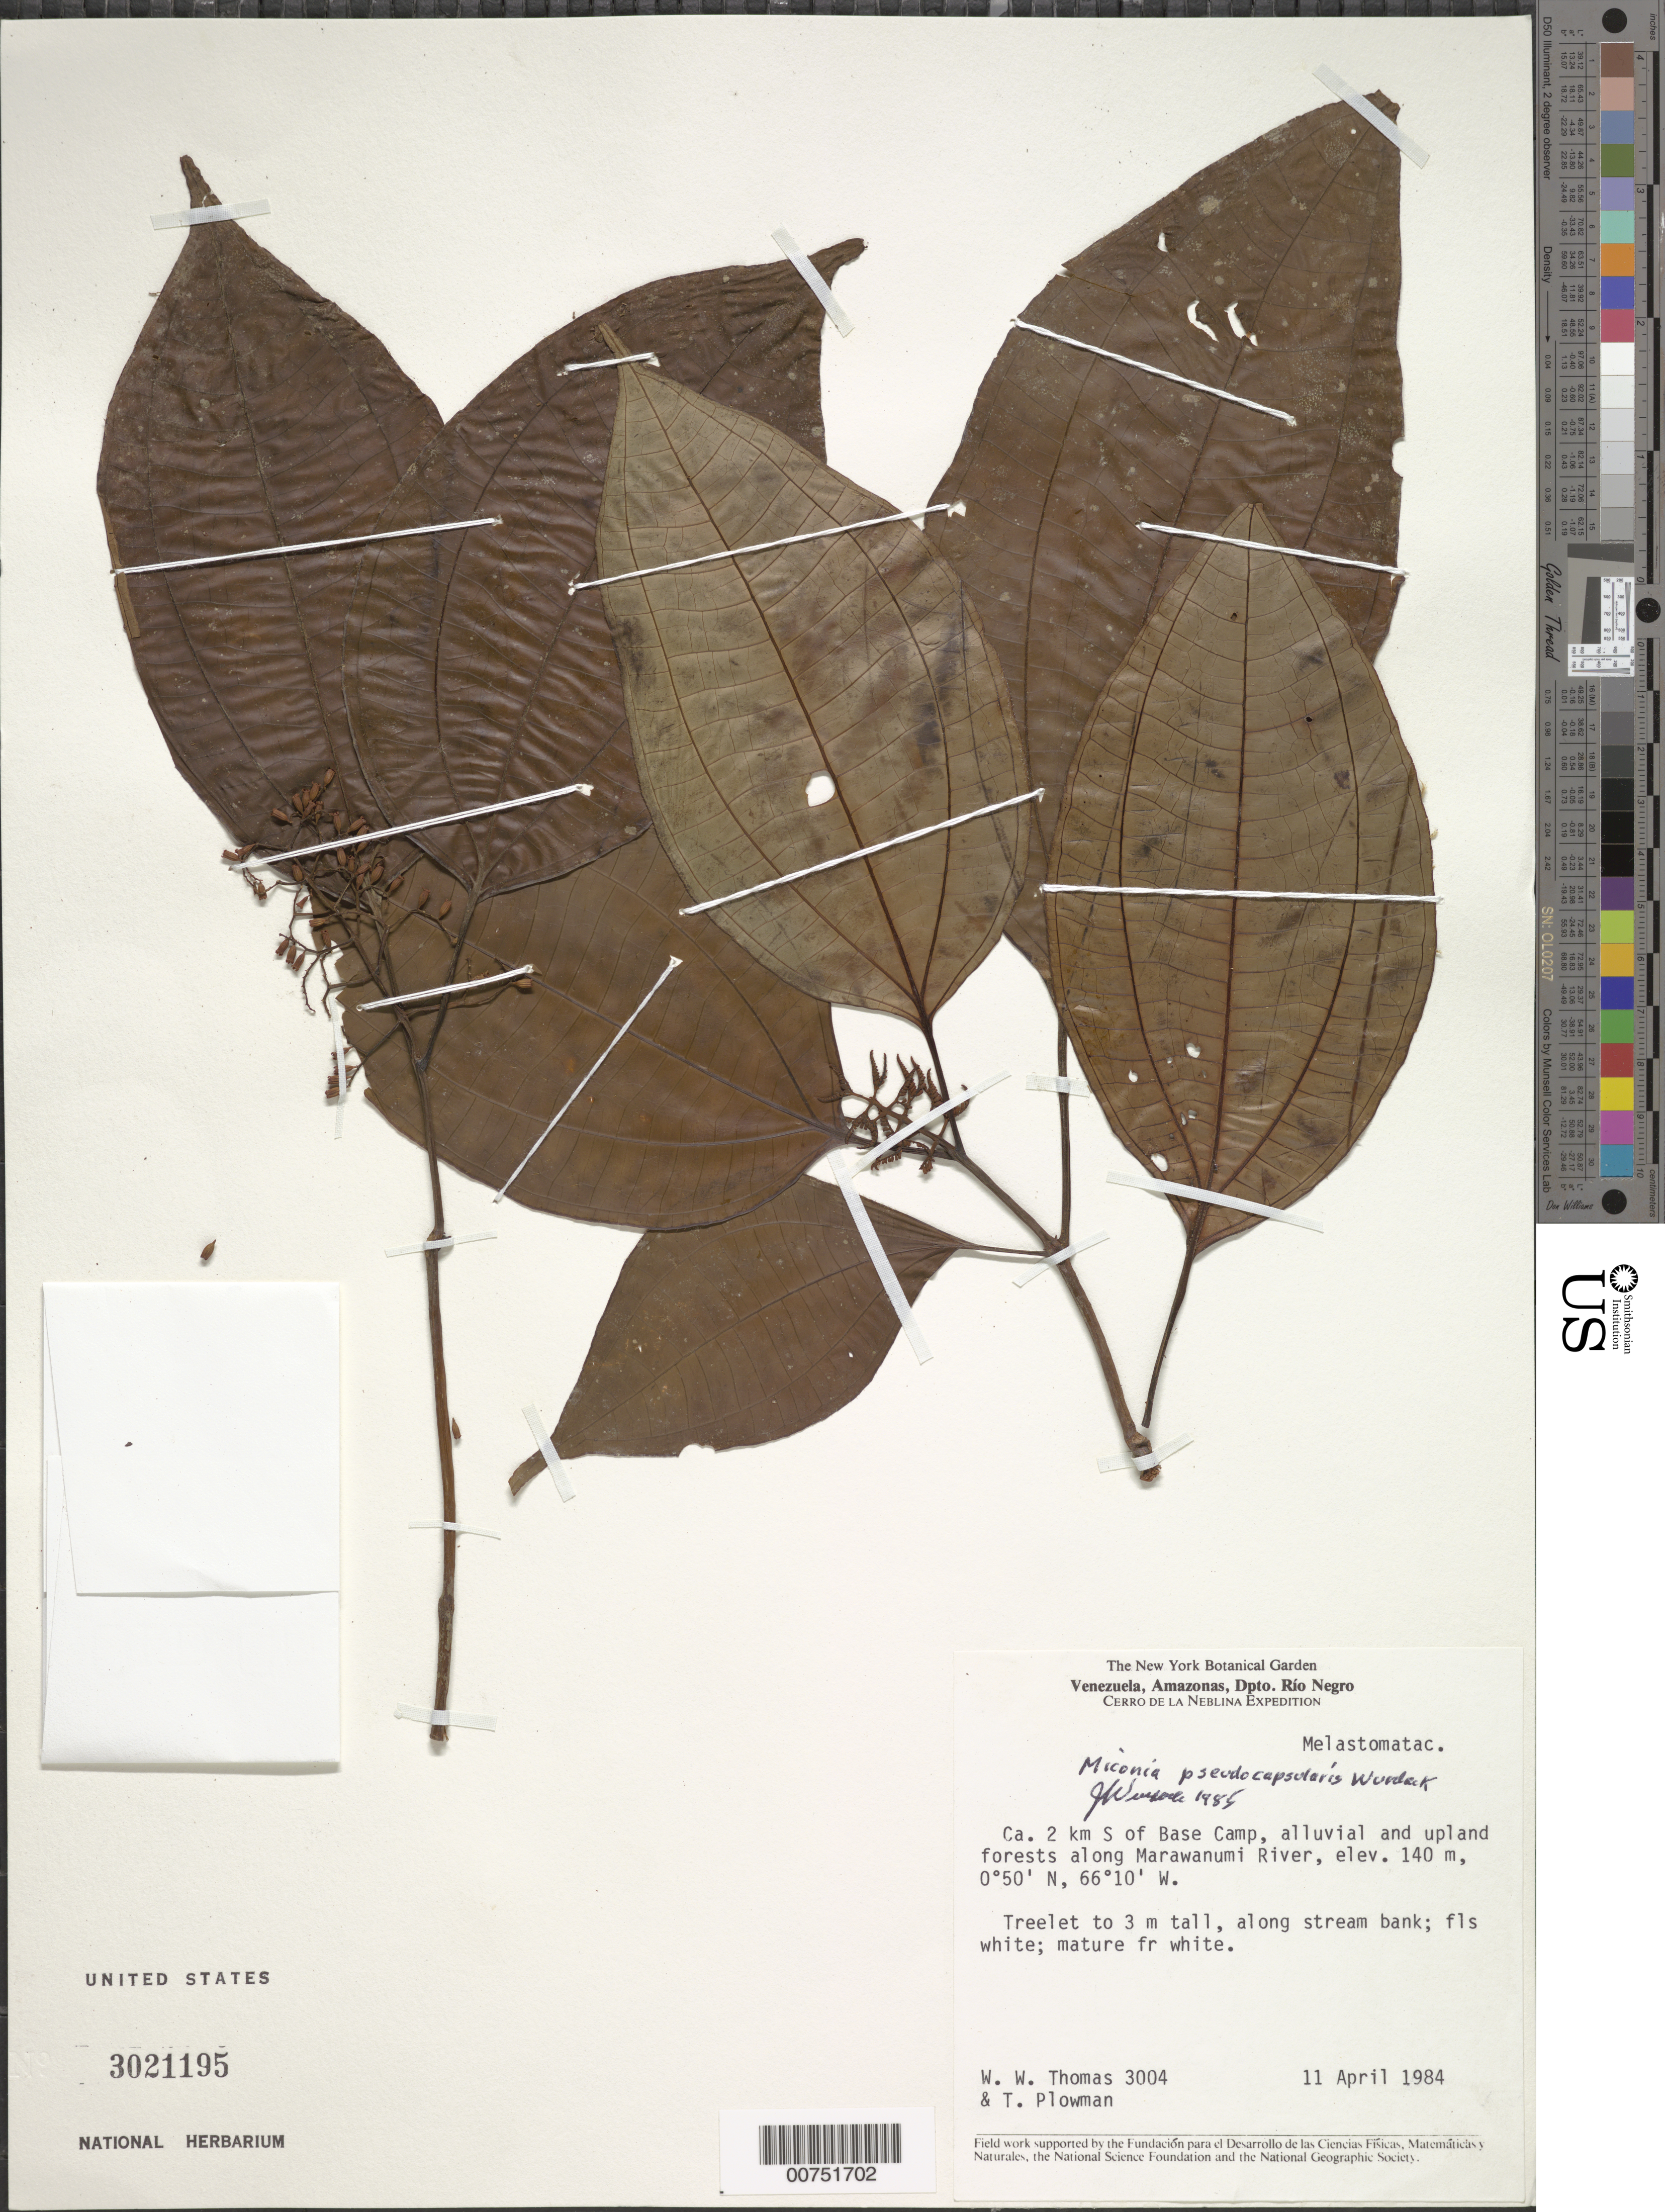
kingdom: Plantae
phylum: Tracheophyta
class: Magnoliopsida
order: Myrtales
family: Melastomataceae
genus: Miconia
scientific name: Miconia pseudocapsularis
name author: Wurdack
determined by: Wurdack, John J., (US), US (UNITED STATES)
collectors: W. W. Thomas & T. Plowman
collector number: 3004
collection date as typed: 11-Apr-84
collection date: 1984-04-11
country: Venezuela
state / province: Amazonas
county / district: Río Negro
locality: Marawanumi River, ca. 2 km S of Base Camp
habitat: Alluvial and upland forest along river; along stream bank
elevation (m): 140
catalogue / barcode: US 3021195